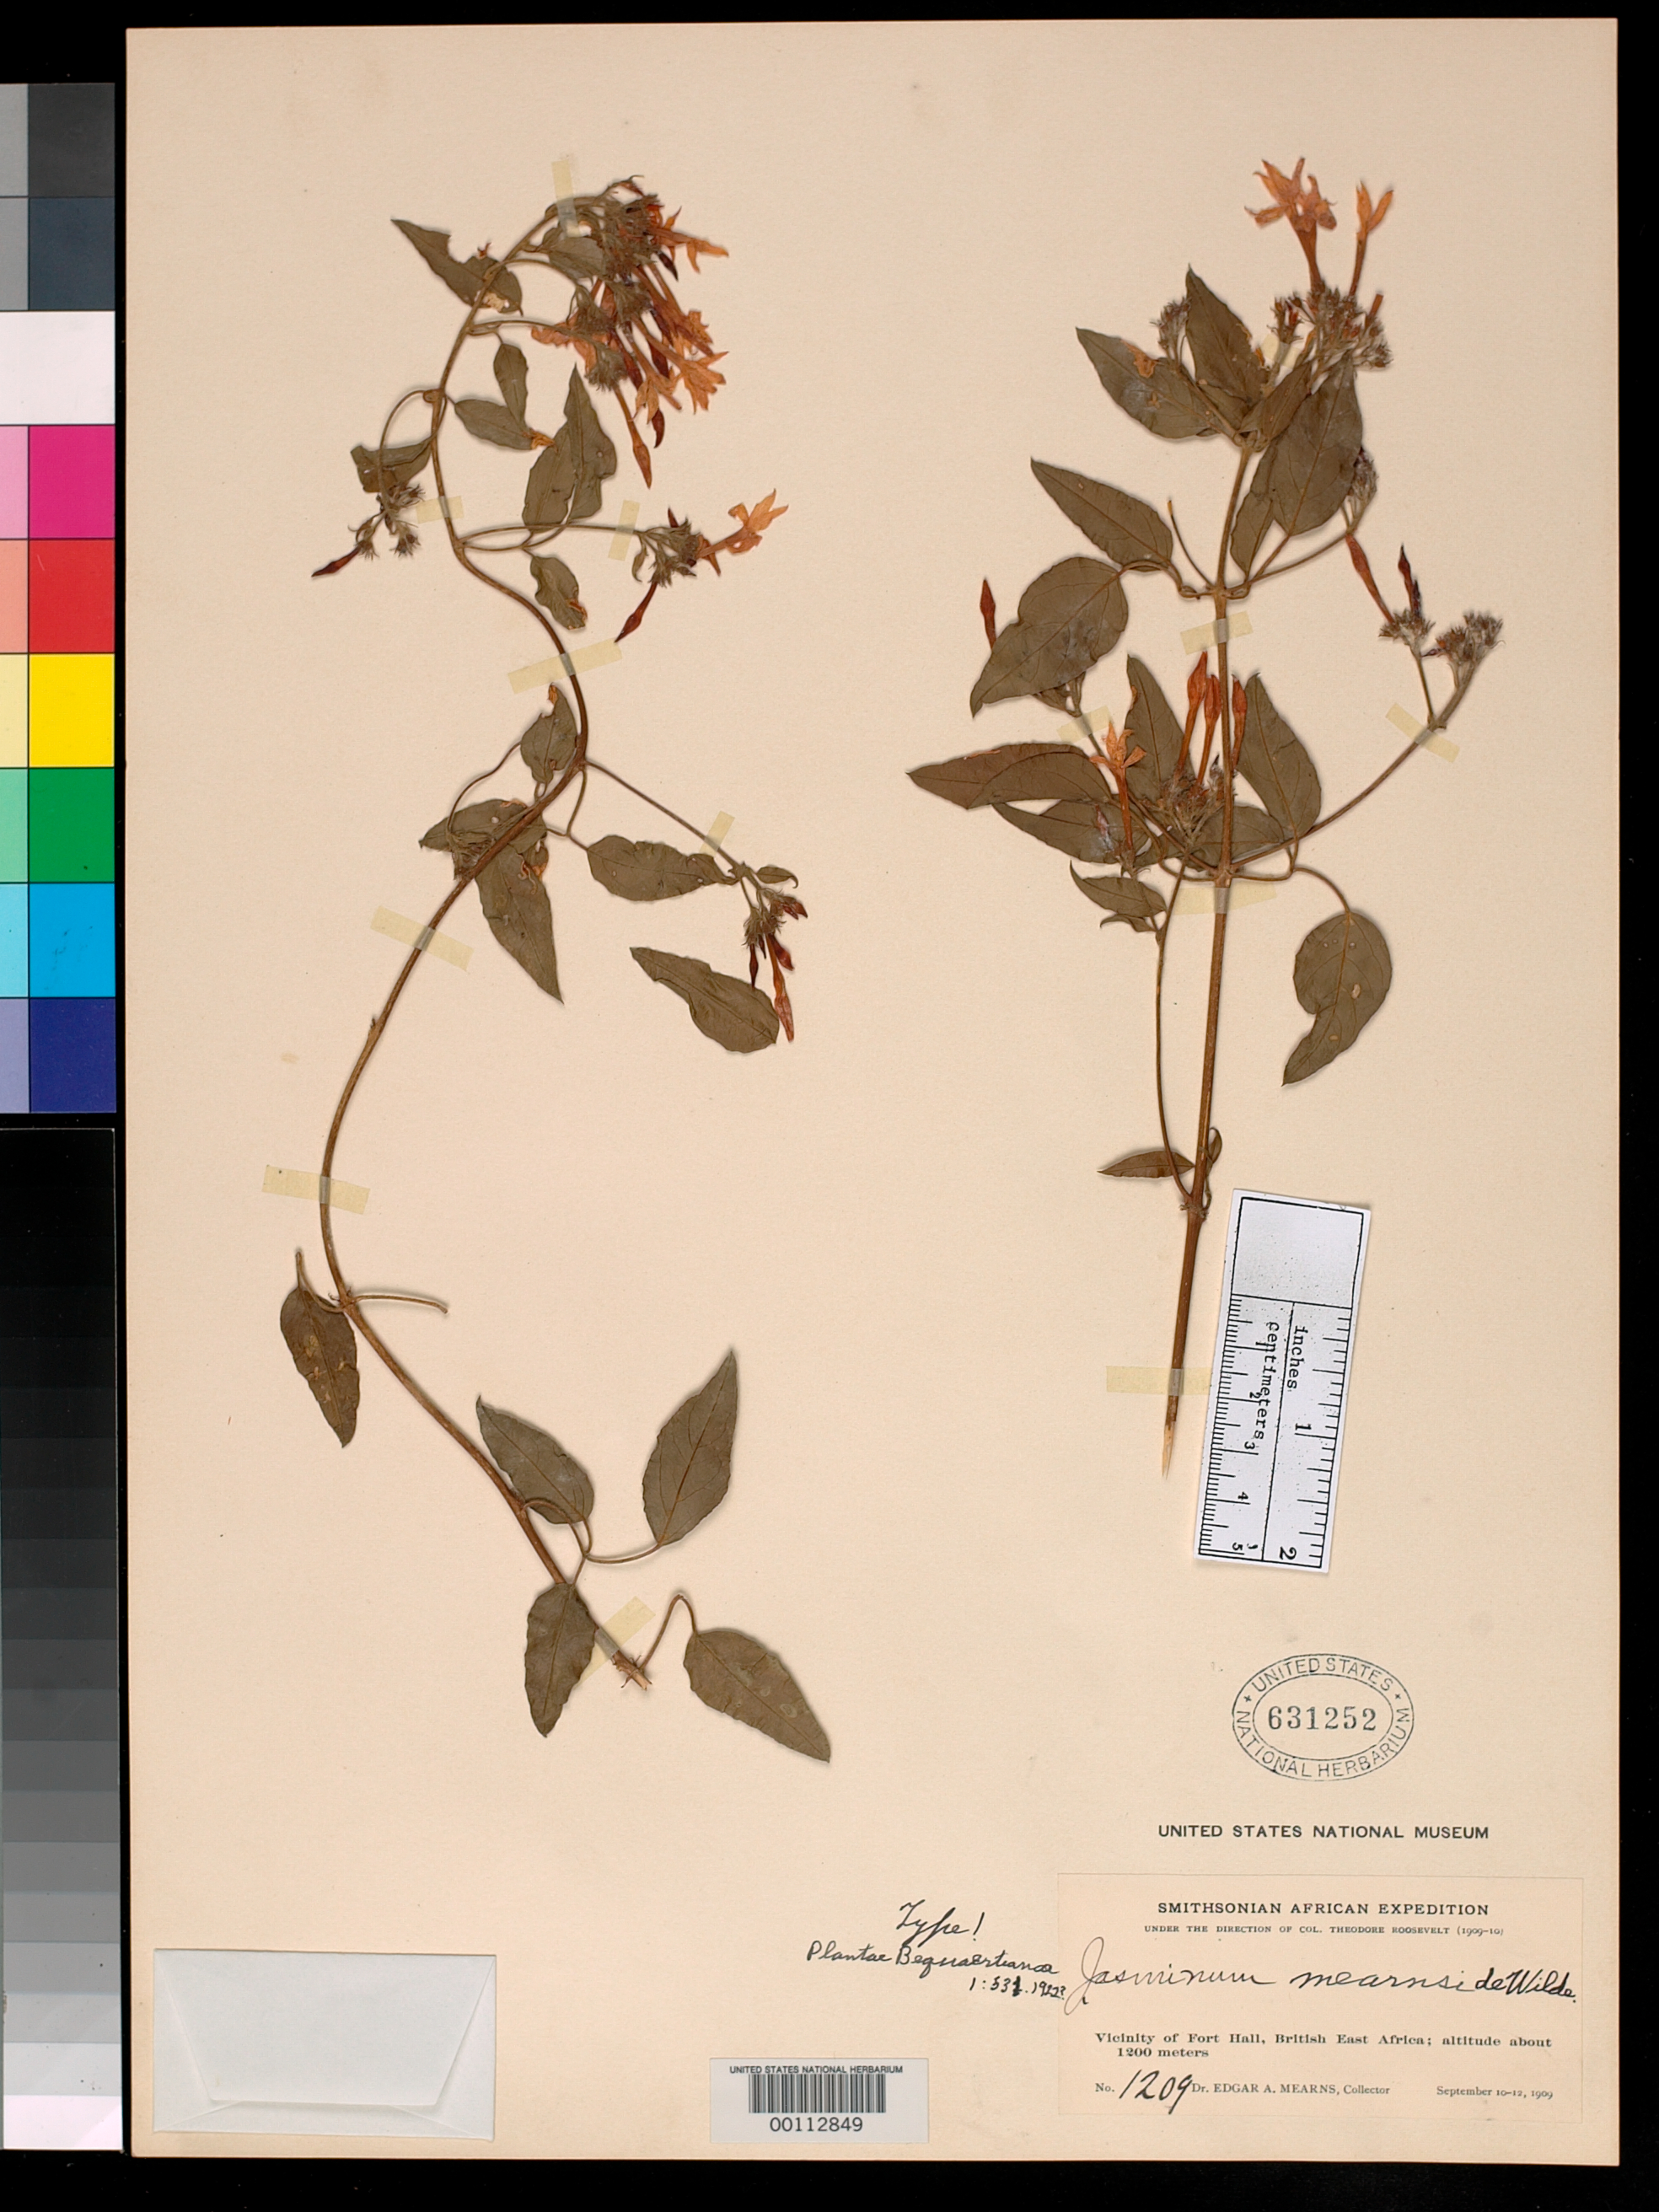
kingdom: Plantae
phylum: Tracheophyta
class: Magnoliopsida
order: Lamiales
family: Oleaceae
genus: Jasminum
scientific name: Jasminum mearnsii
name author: De Wild.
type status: Isotype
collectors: E. A. Mearns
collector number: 1209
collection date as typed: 10 Sep 1909 to 12 Sep 1909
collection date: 1909-09-10/1909-09-12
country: Kenya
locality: Fort Hall.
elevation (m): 1200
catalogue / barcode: US 631252